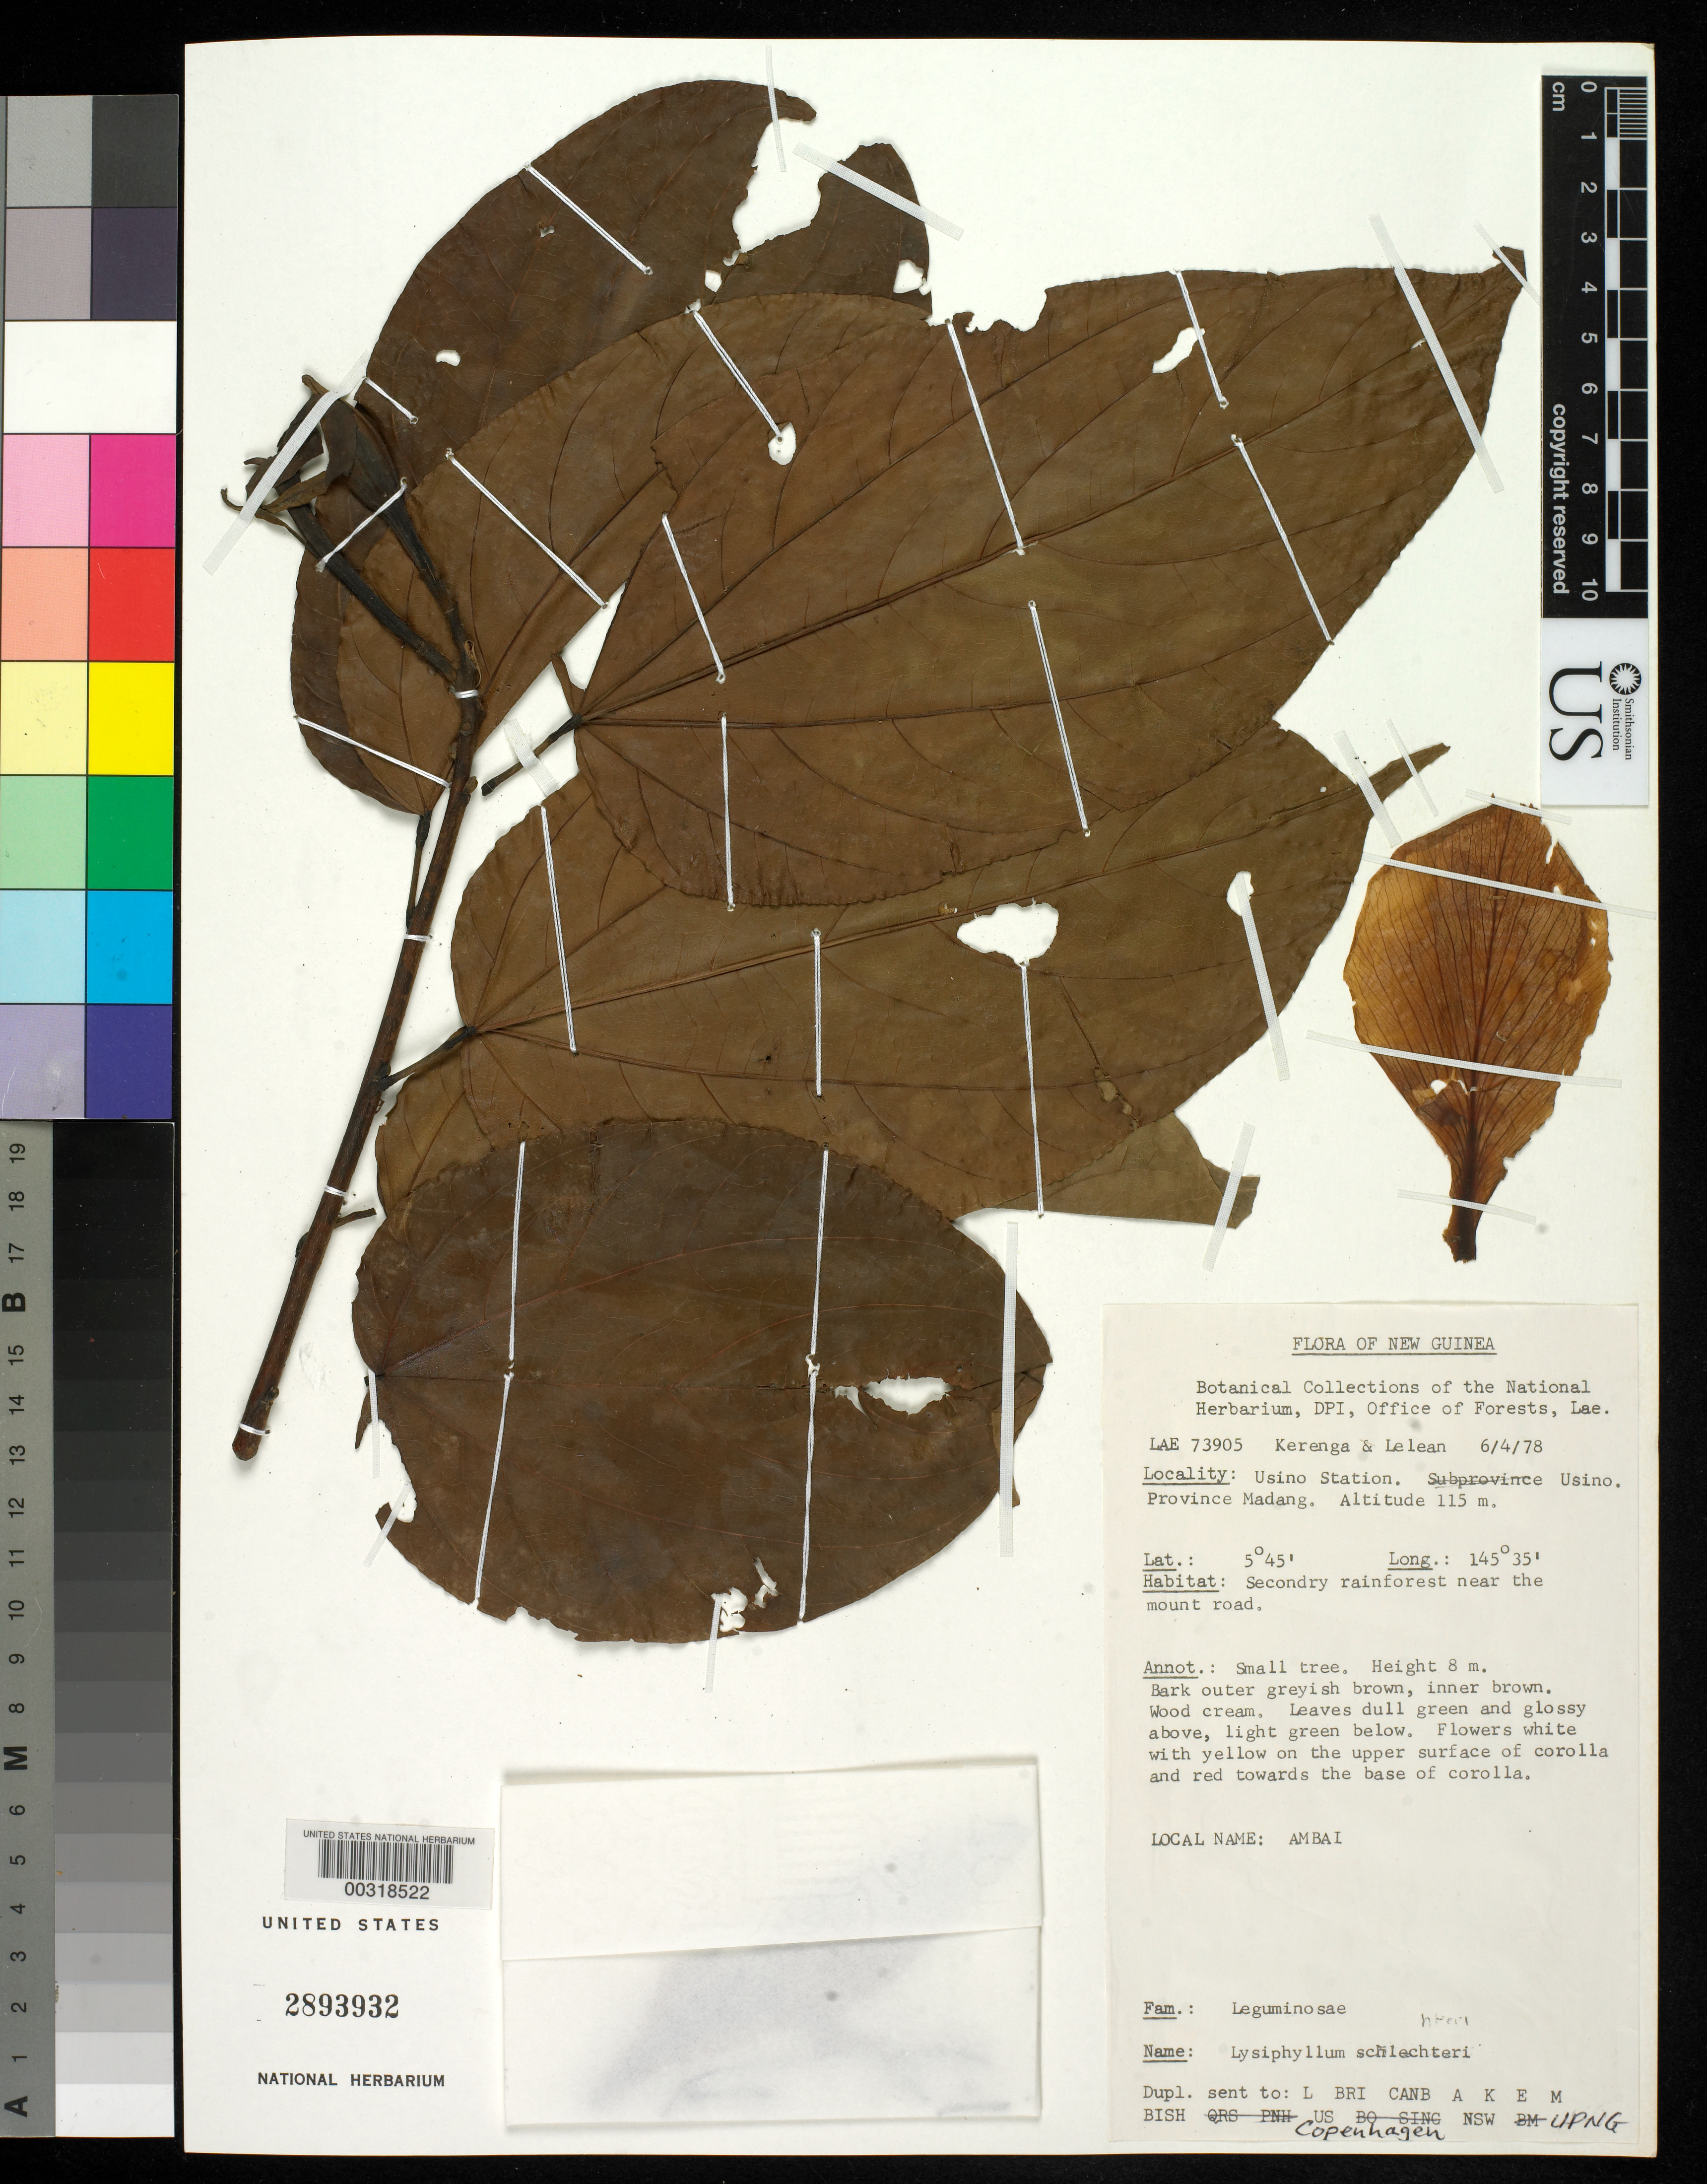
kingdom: Plantae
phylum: Tracheophyta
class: Magnoliopsida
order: Fabales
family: Fabaceae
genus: Gigasiphon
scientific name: Gigasiphon schlechteri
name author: (Harms) de Wit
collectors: -. Kerenga & Y. Lelean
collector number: Lae 73905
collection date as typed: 06 Apr 1978 or 04 Jun 1978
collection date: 1978-04-06 or 1978-06-04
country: Papua New Guinea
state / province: Madang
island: New Guinea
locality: Usino station; usino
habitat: Secondary rain forest near the mount road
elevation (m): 115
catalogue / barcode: US 2893932